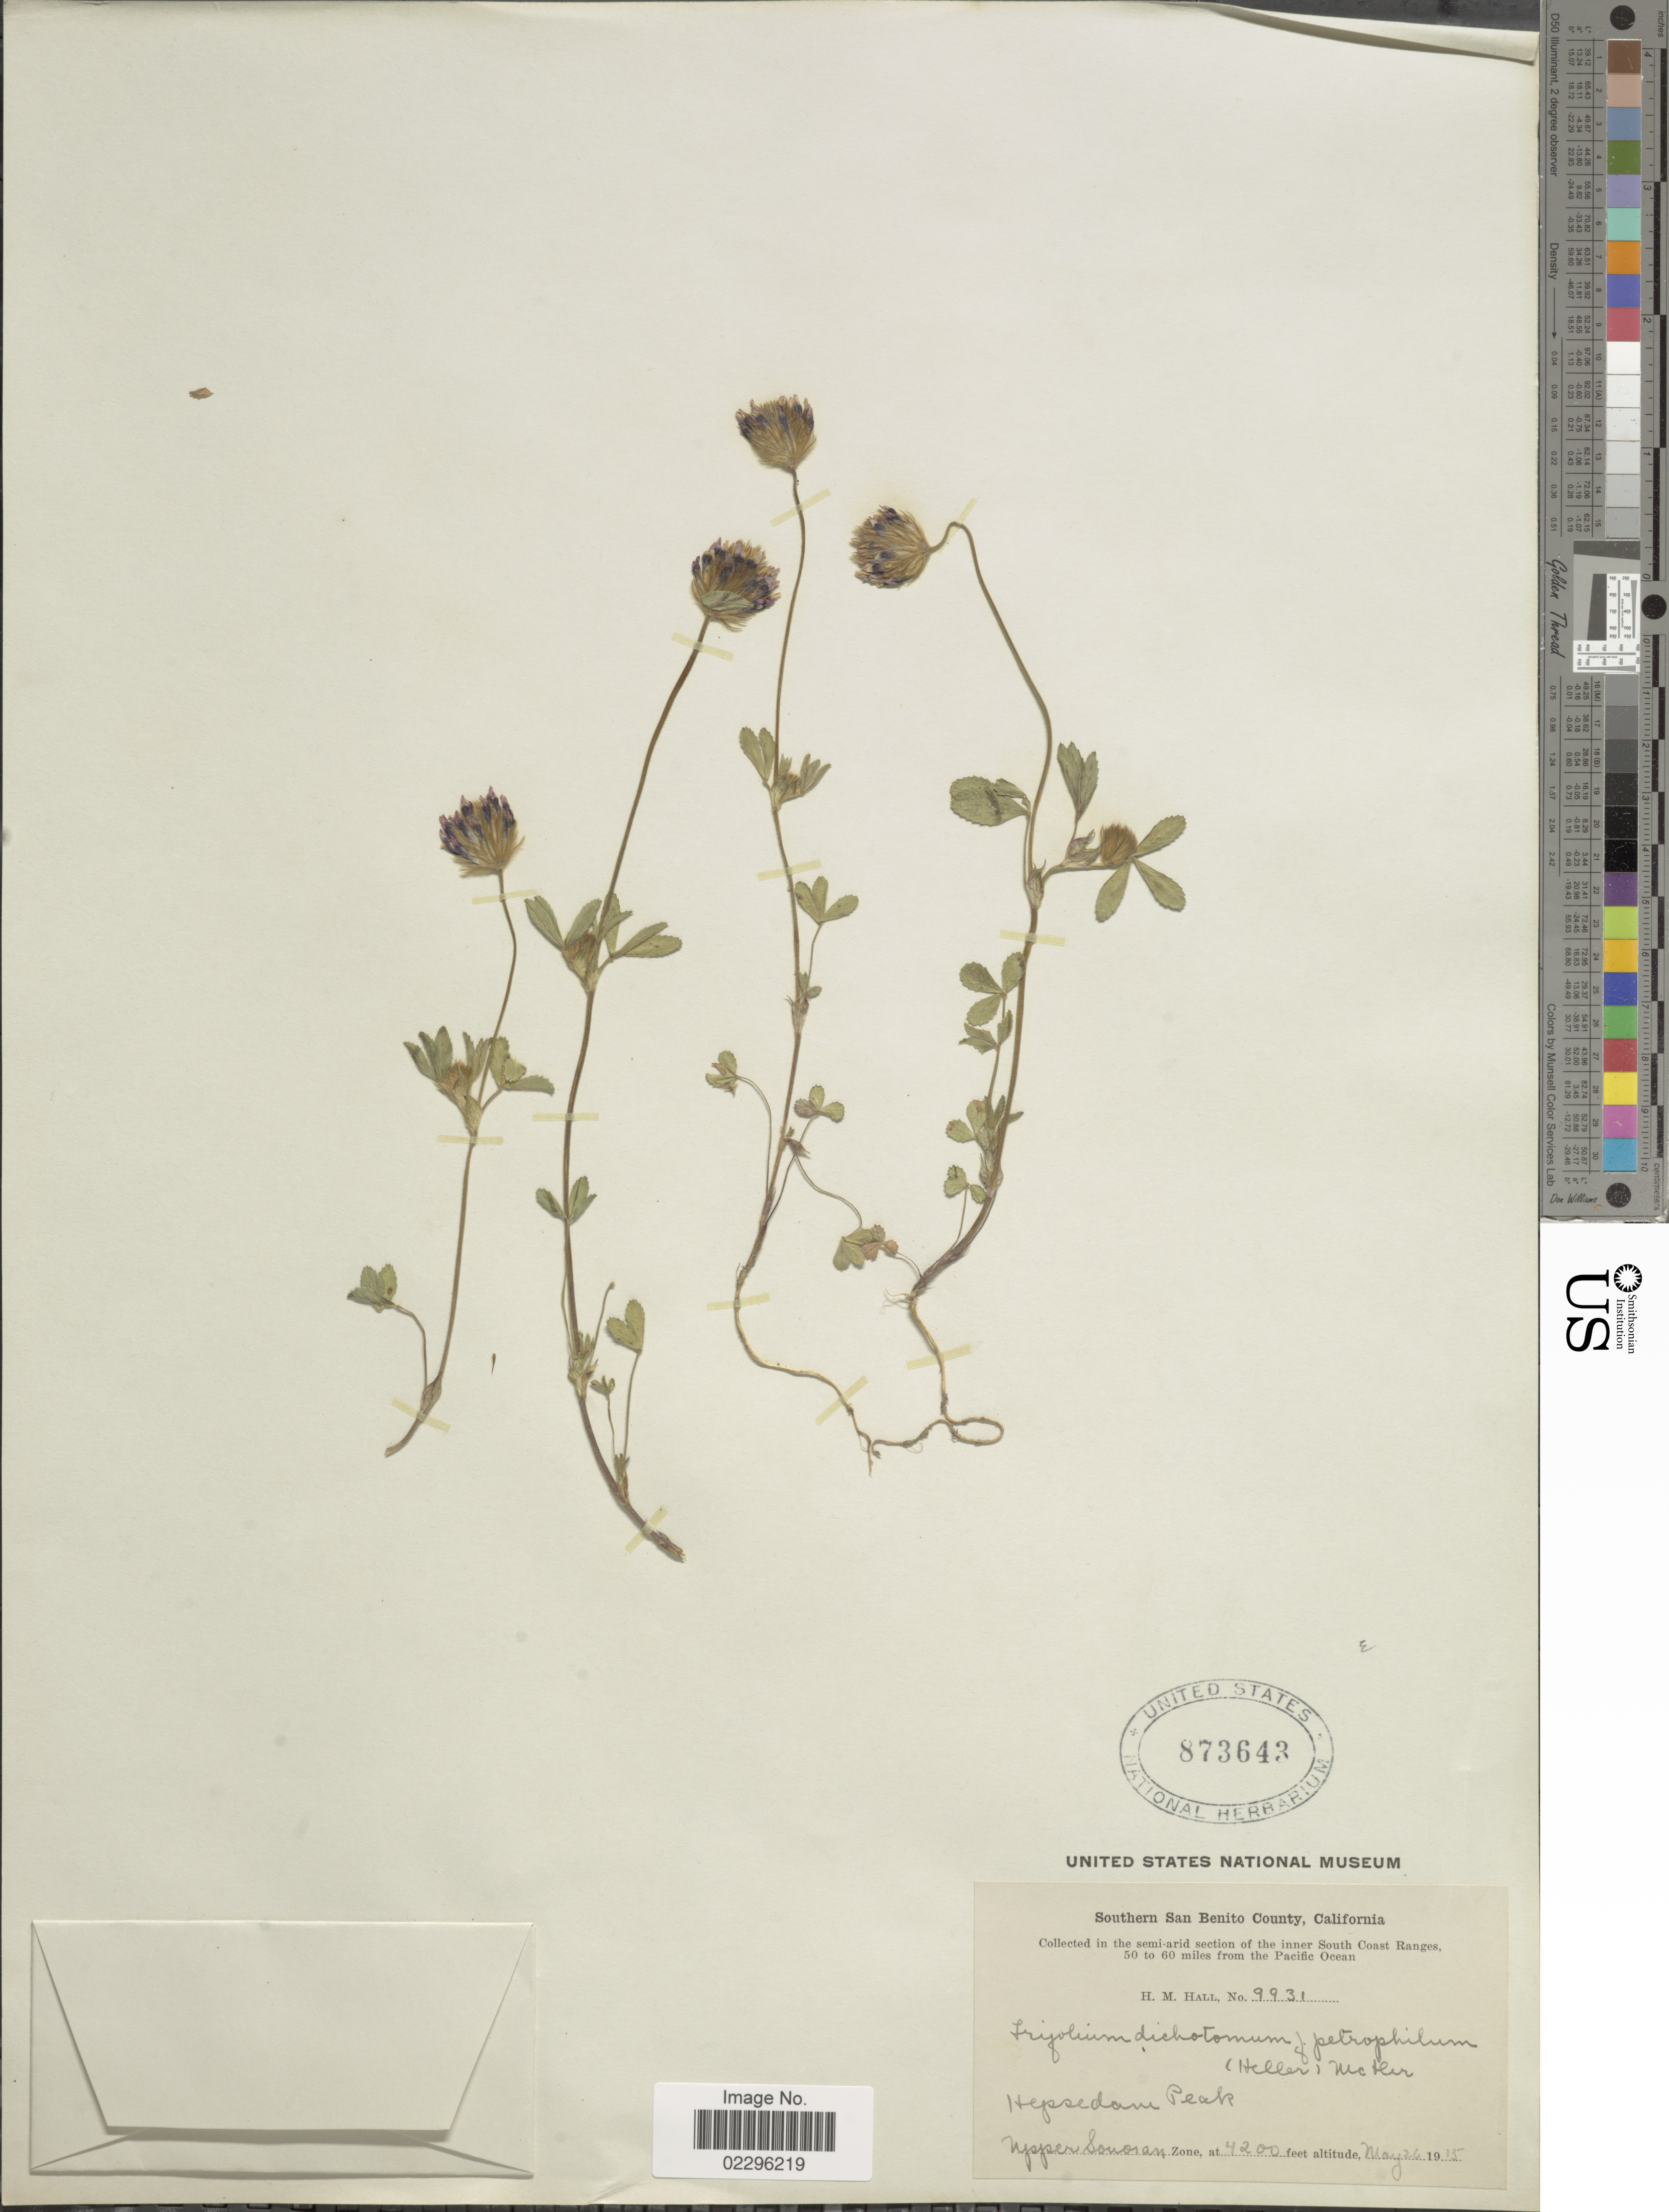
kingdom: Plantae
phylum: Tracheophyta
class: Magnoliopsida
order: Fabales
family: Fabaceae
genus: Trifolium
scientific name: Trifolium dichotomum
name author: Hook. & Arn.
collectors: H. M. Hall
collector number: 9931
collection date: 1915-05-26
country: United States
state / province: California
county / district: San Benito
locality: Southern San Benito. the semi-arid section of the inner South Coast Ranges, 50 to 60 miles from the Pacific Ocean. Hepsedam Peak. Upper Sonoran Zone.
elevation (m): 1280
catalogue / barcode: US 873643